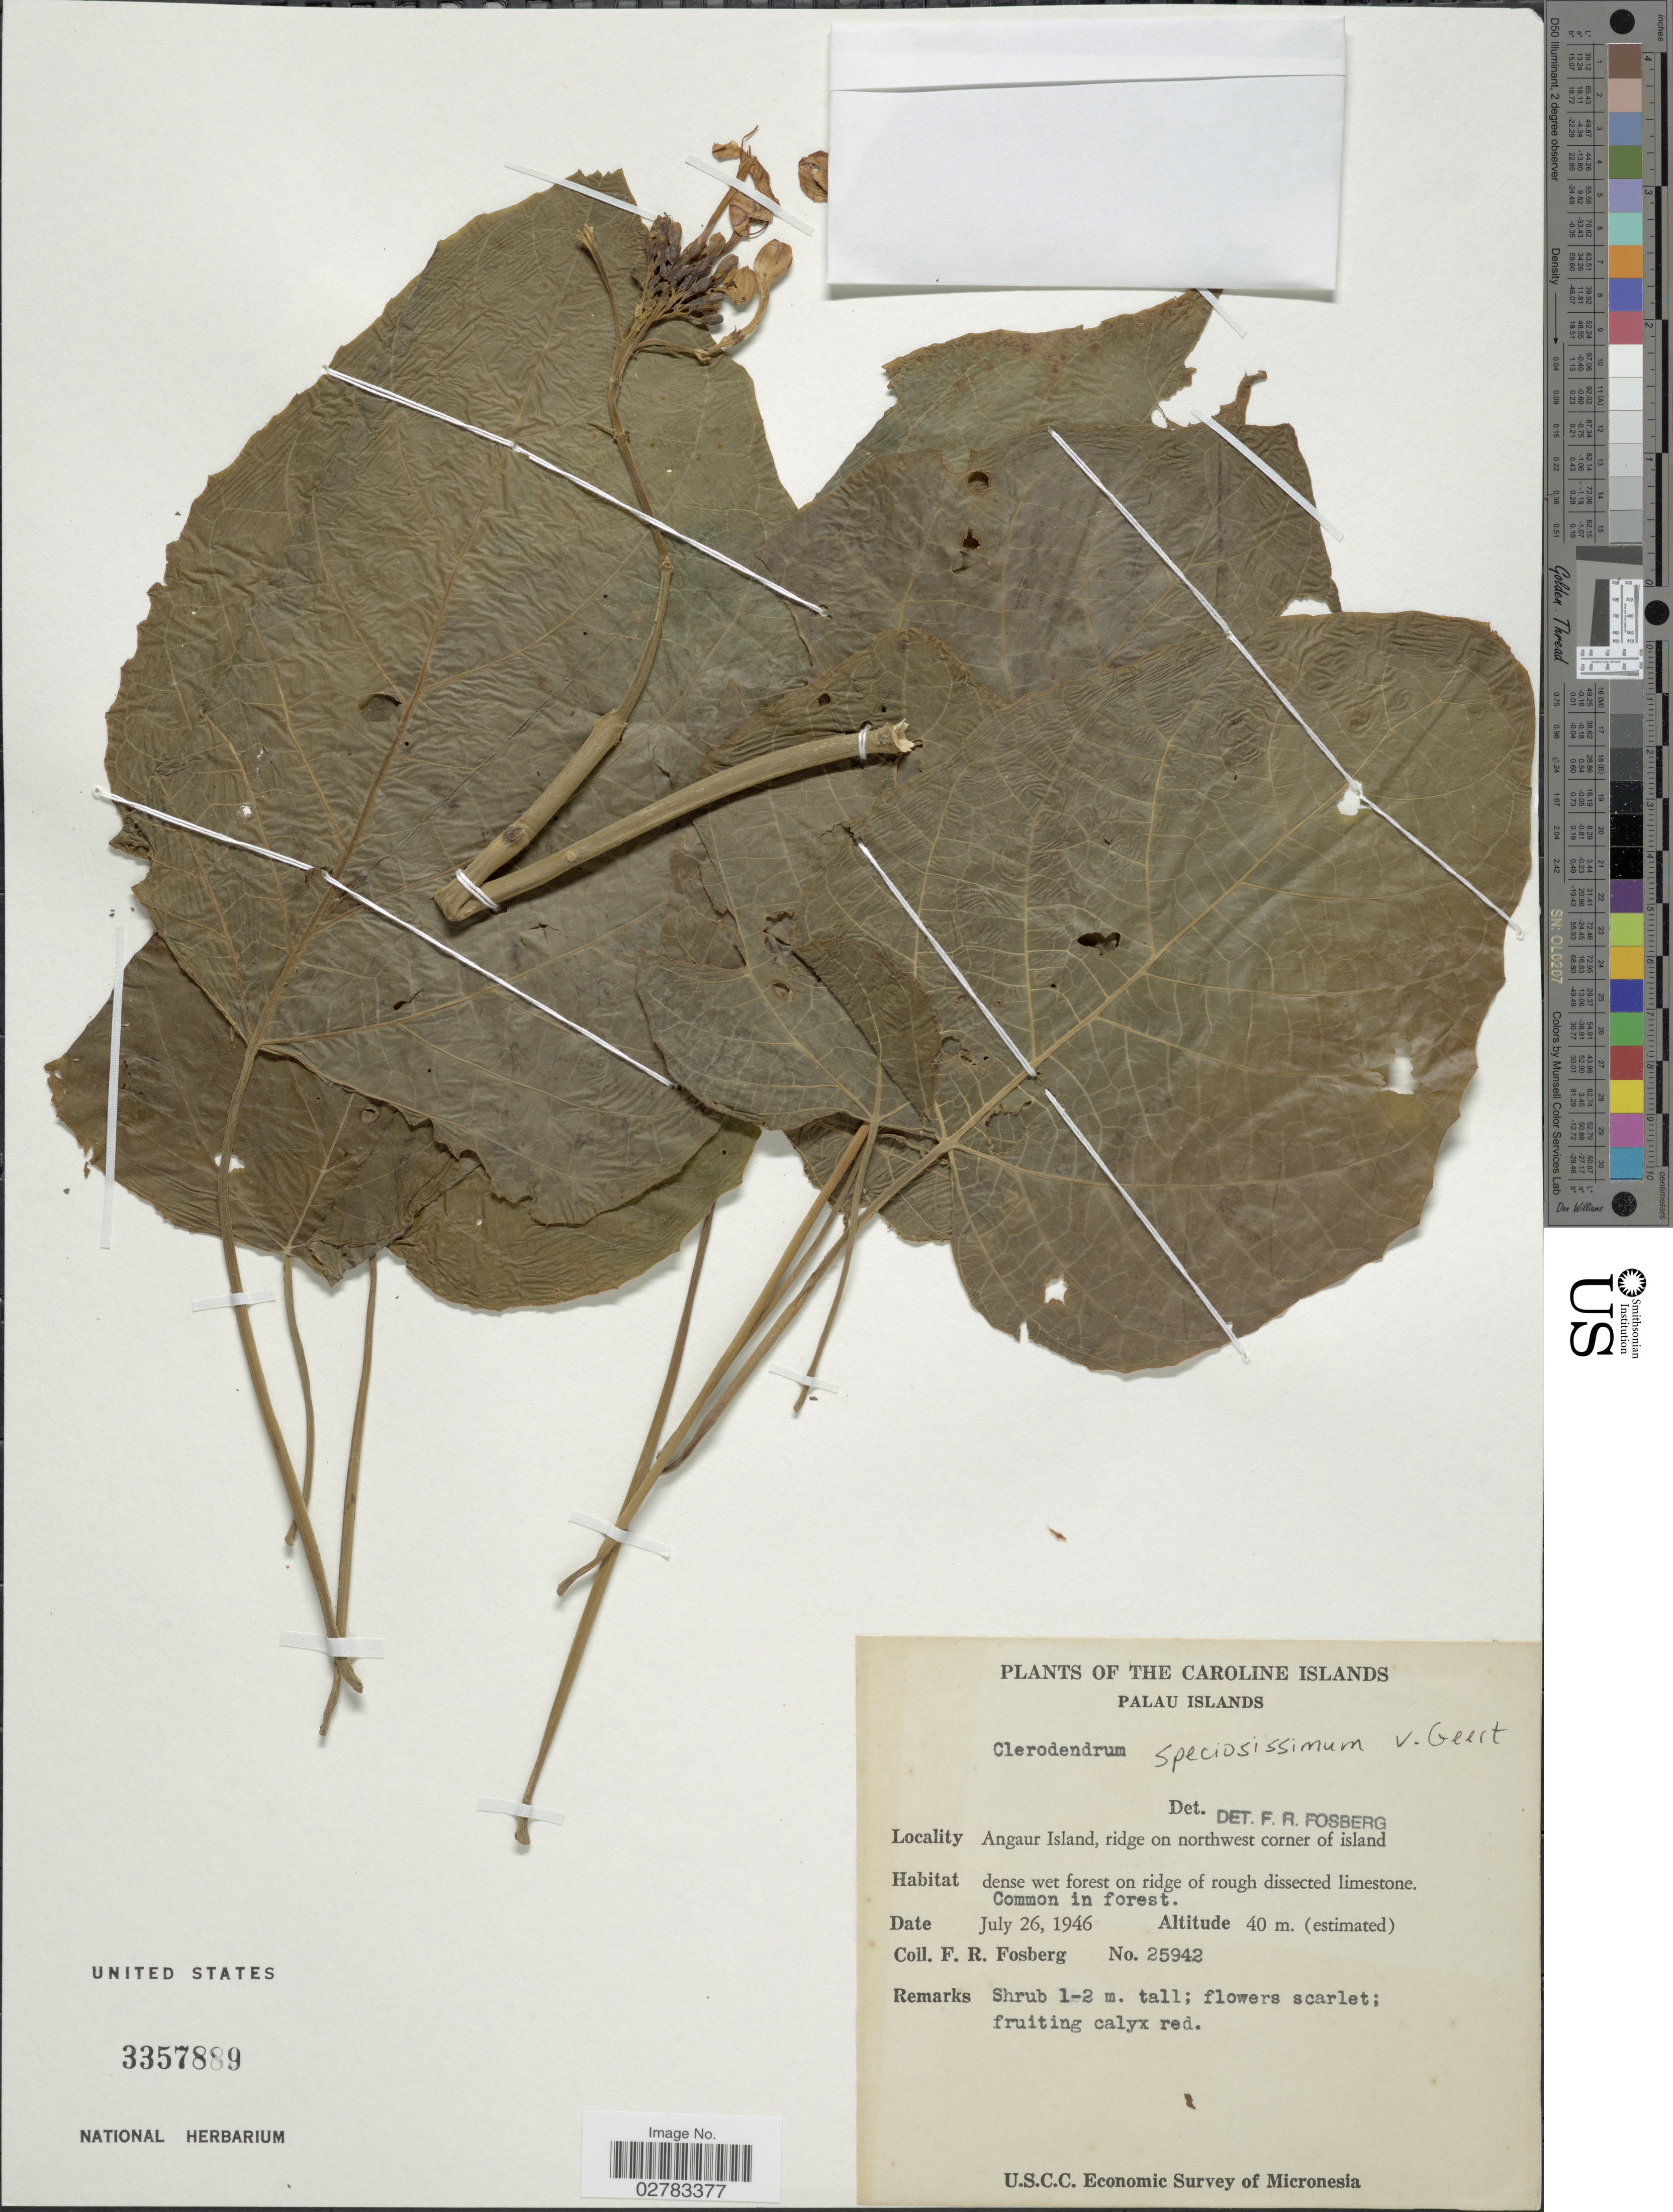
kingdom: Plantae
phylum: Tracheophyta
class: Magnoliopsida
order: Lamiales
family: Lamiaceae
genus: Clerodendrum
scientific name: Clerodendrum speciosissimum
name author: Drapiez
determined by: Wagner, W. L., (BOT), Smithsonian Institution - National Museum of Natural History (UNITED STATES)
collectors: F. R. Fosberg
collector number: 25942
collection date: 1946-07-26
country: Palau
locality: The Caroline Islands, Palau Group, Angaur Island, ridge on northwest corner of island.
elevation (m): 40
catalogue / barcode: US 3357889